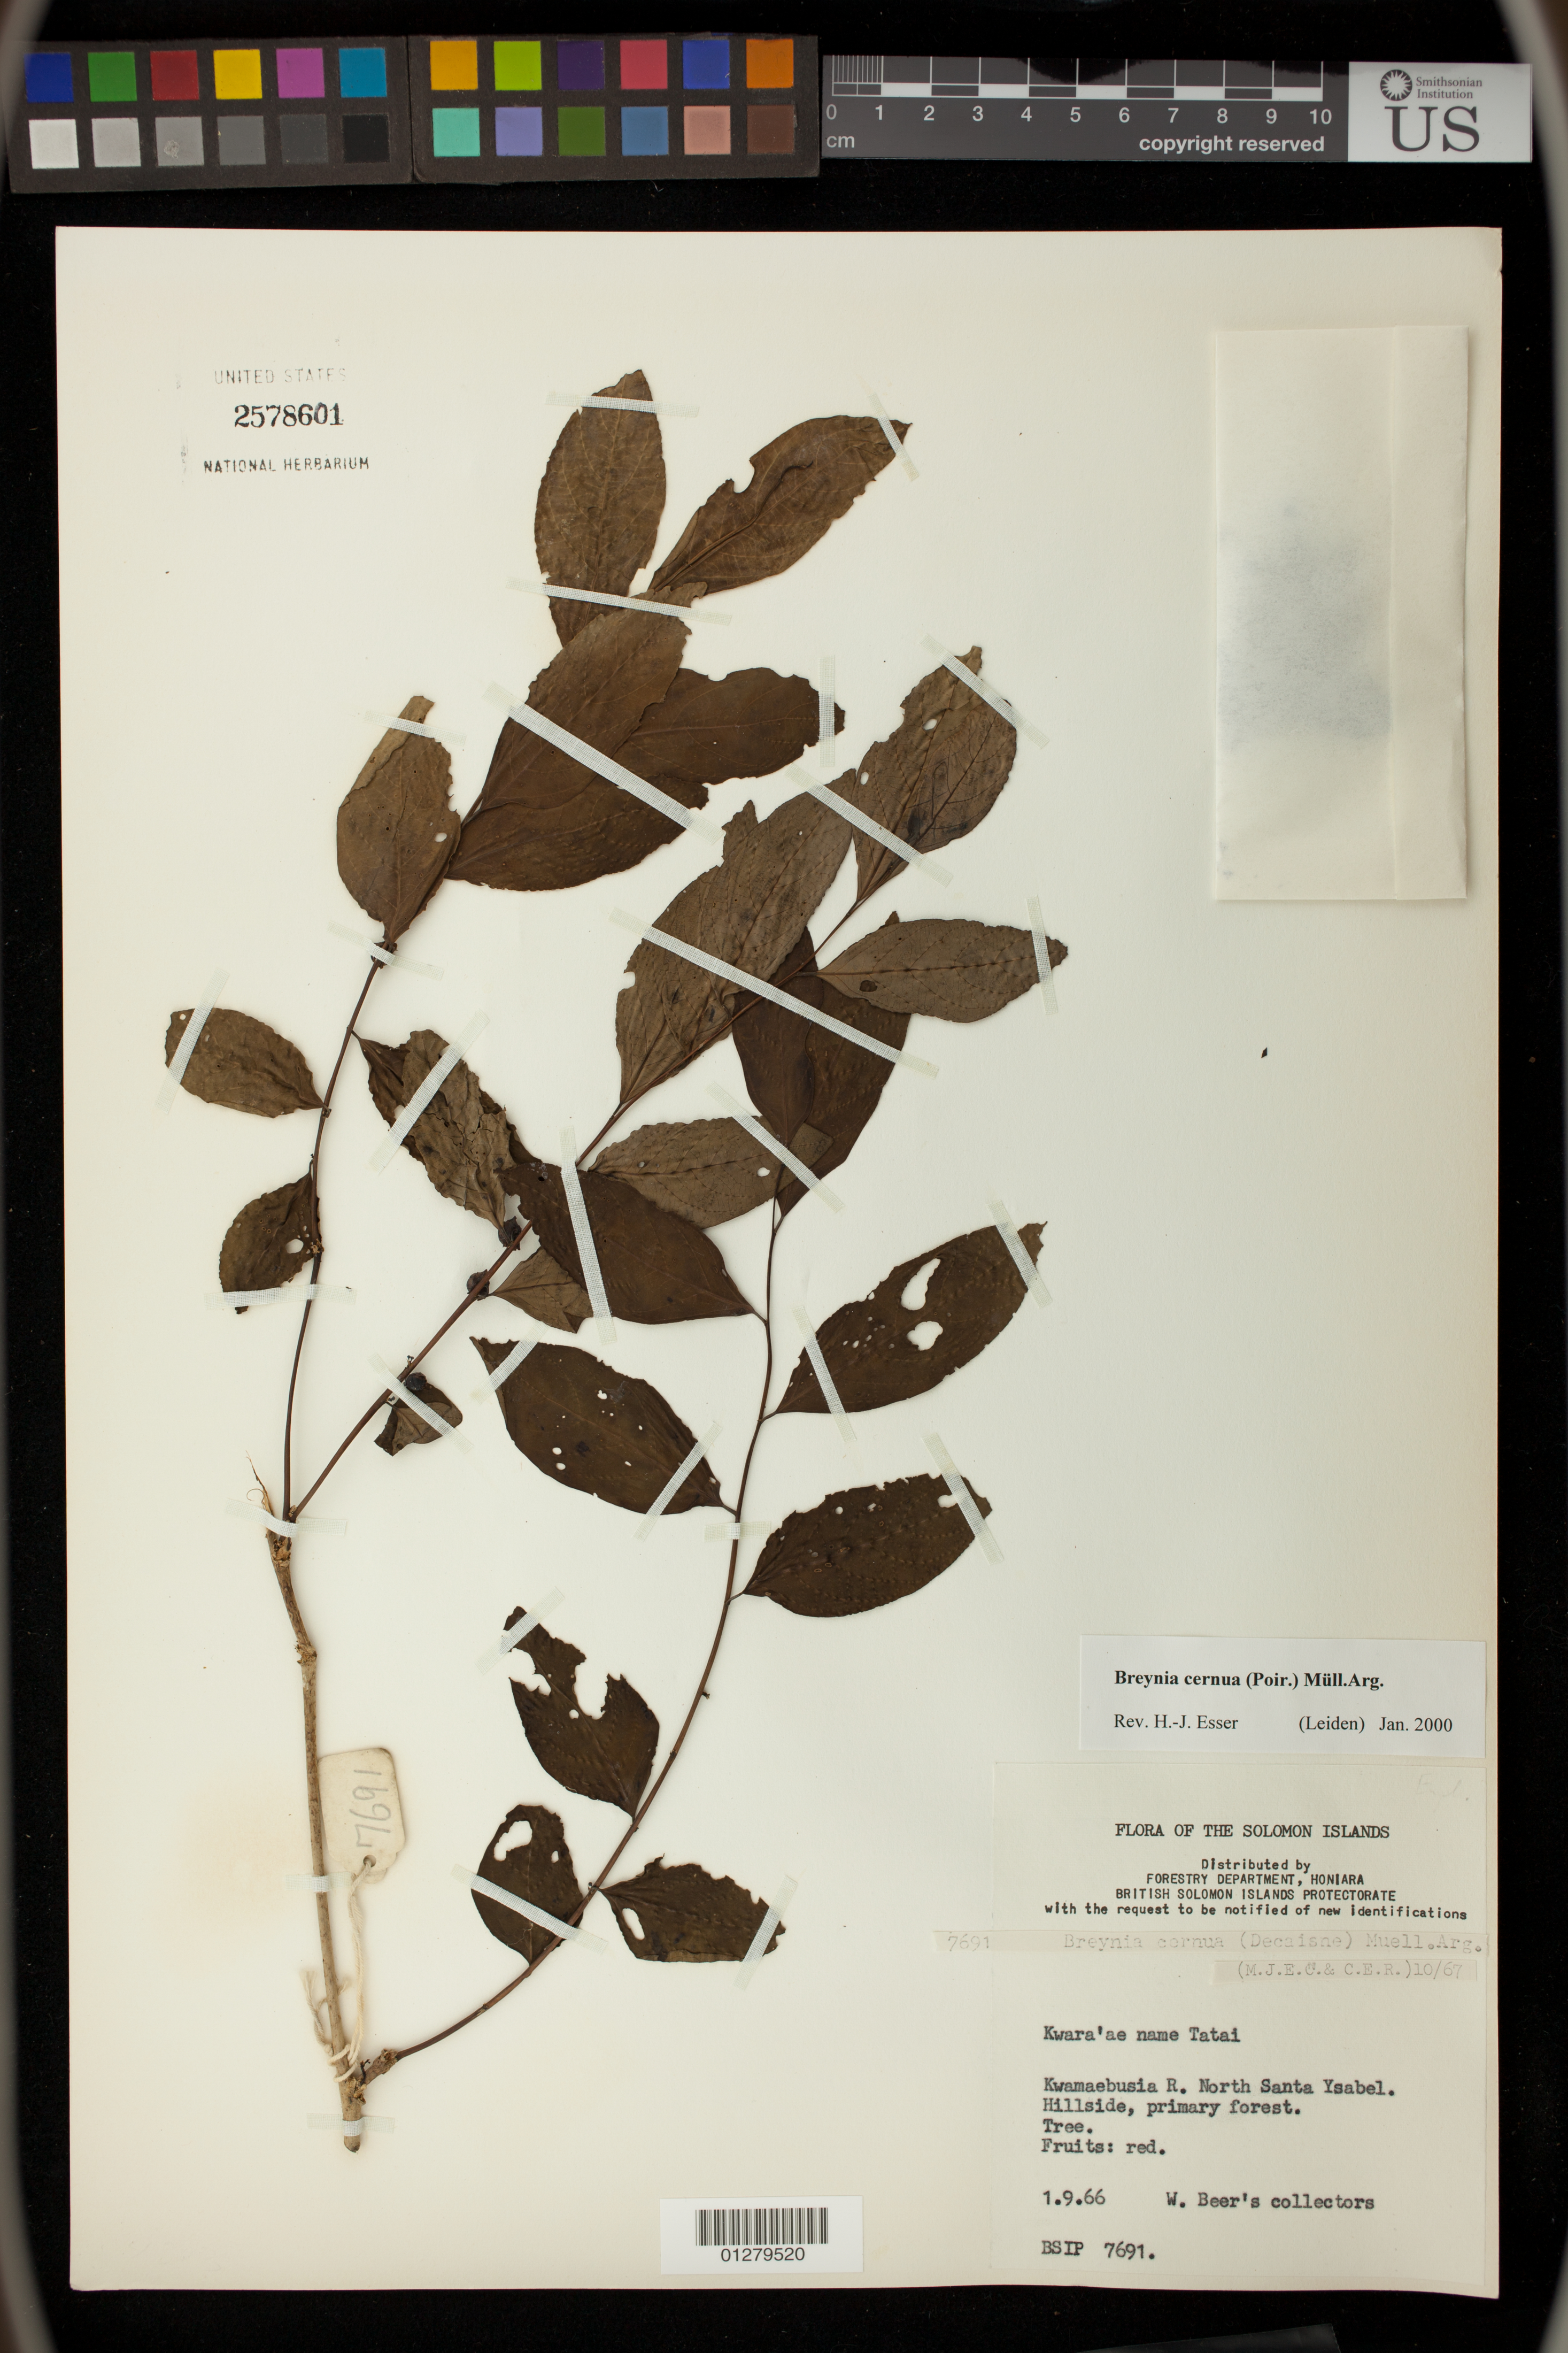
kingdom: Plantae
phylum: Tracheophyta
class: Magnoliopsida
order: Malpighiales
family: Phyllanthaceae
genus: Phyllanthus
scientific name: Phyllanthus cernuus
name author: Poir.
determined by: Wagner, W. L., (BOT), Smithsonian Institution - National Museum of Natural History (UNITED STATES)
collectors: Beer's collectors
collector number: BSIP 7691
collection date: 1966-09-01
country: Solomon Islands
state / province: Isabel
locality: Kwamaebusia R. North Santa Ysabel.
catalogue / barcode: US 2578601